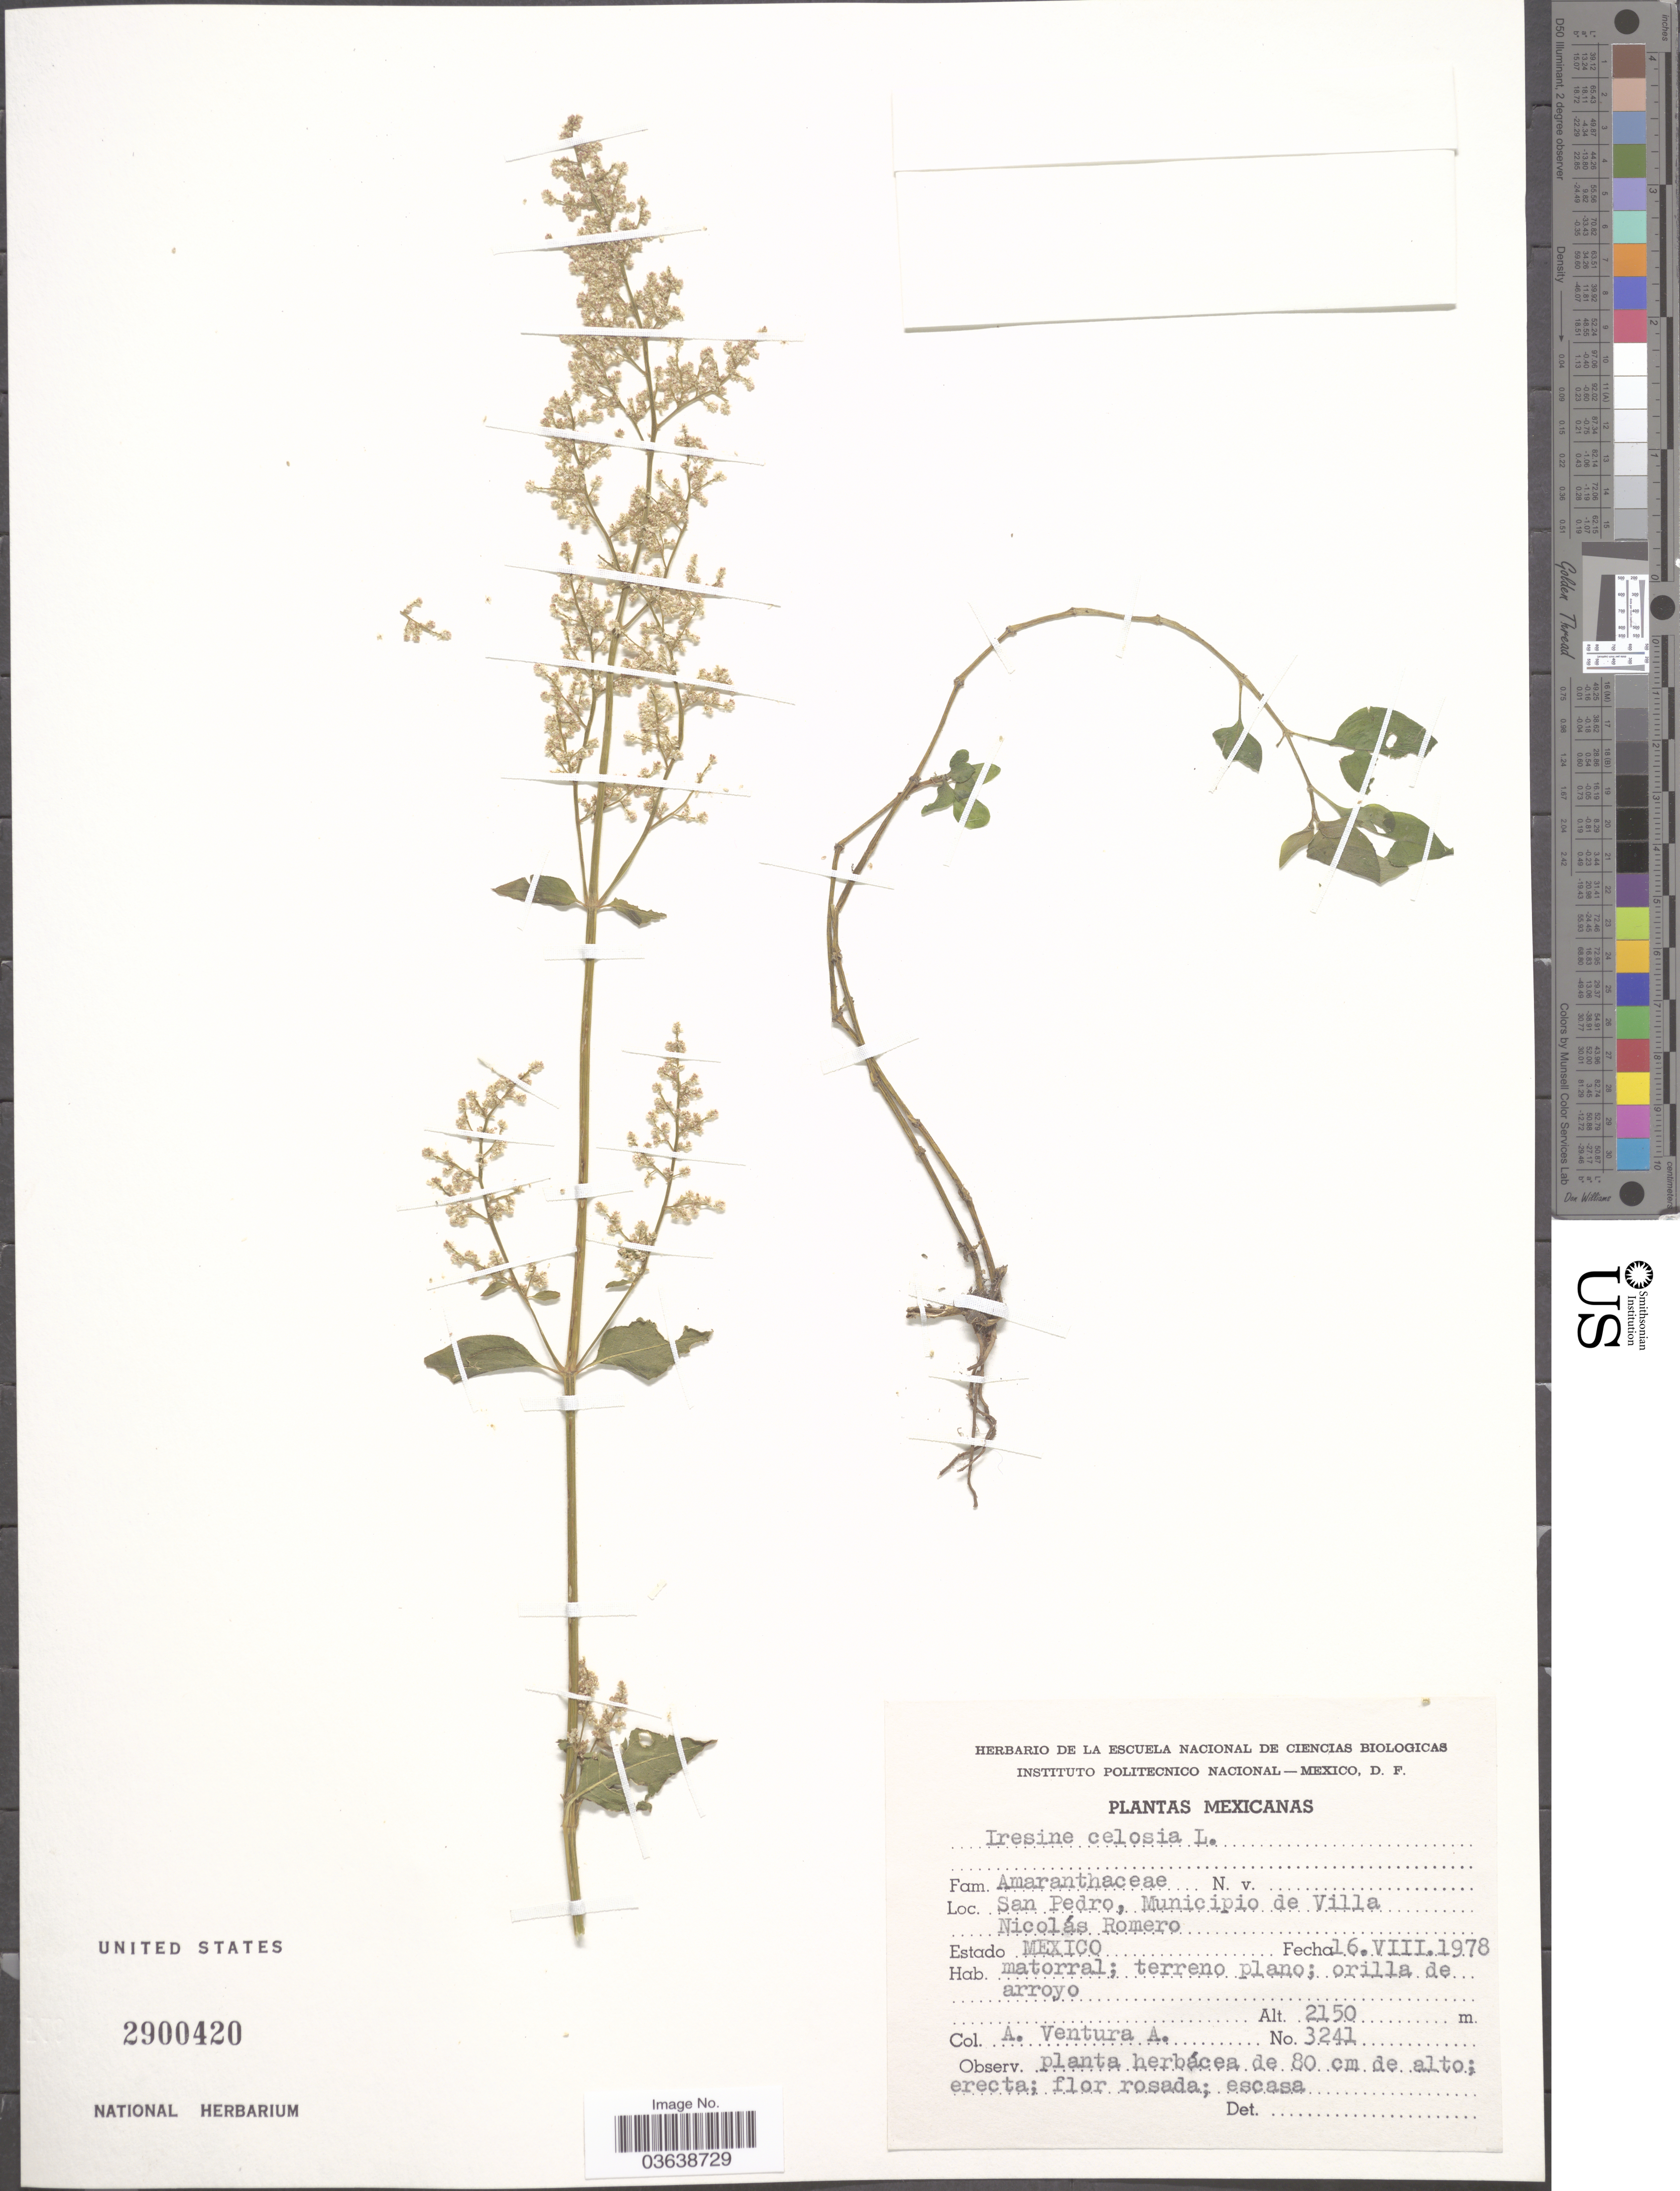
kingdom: Plantae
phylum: Tracheophyta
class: Magnoliopsida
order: Caryophyllales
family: Amaranthaceae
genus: Iresine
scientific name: Iresine celosia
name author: L.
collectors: A. Ventura A.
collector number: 3241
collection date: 1978-08-16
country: Mexico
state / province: México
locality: San Pedro, Municipio de Villa Nicolás Romero.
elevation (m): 2150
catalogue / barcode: US 2900420